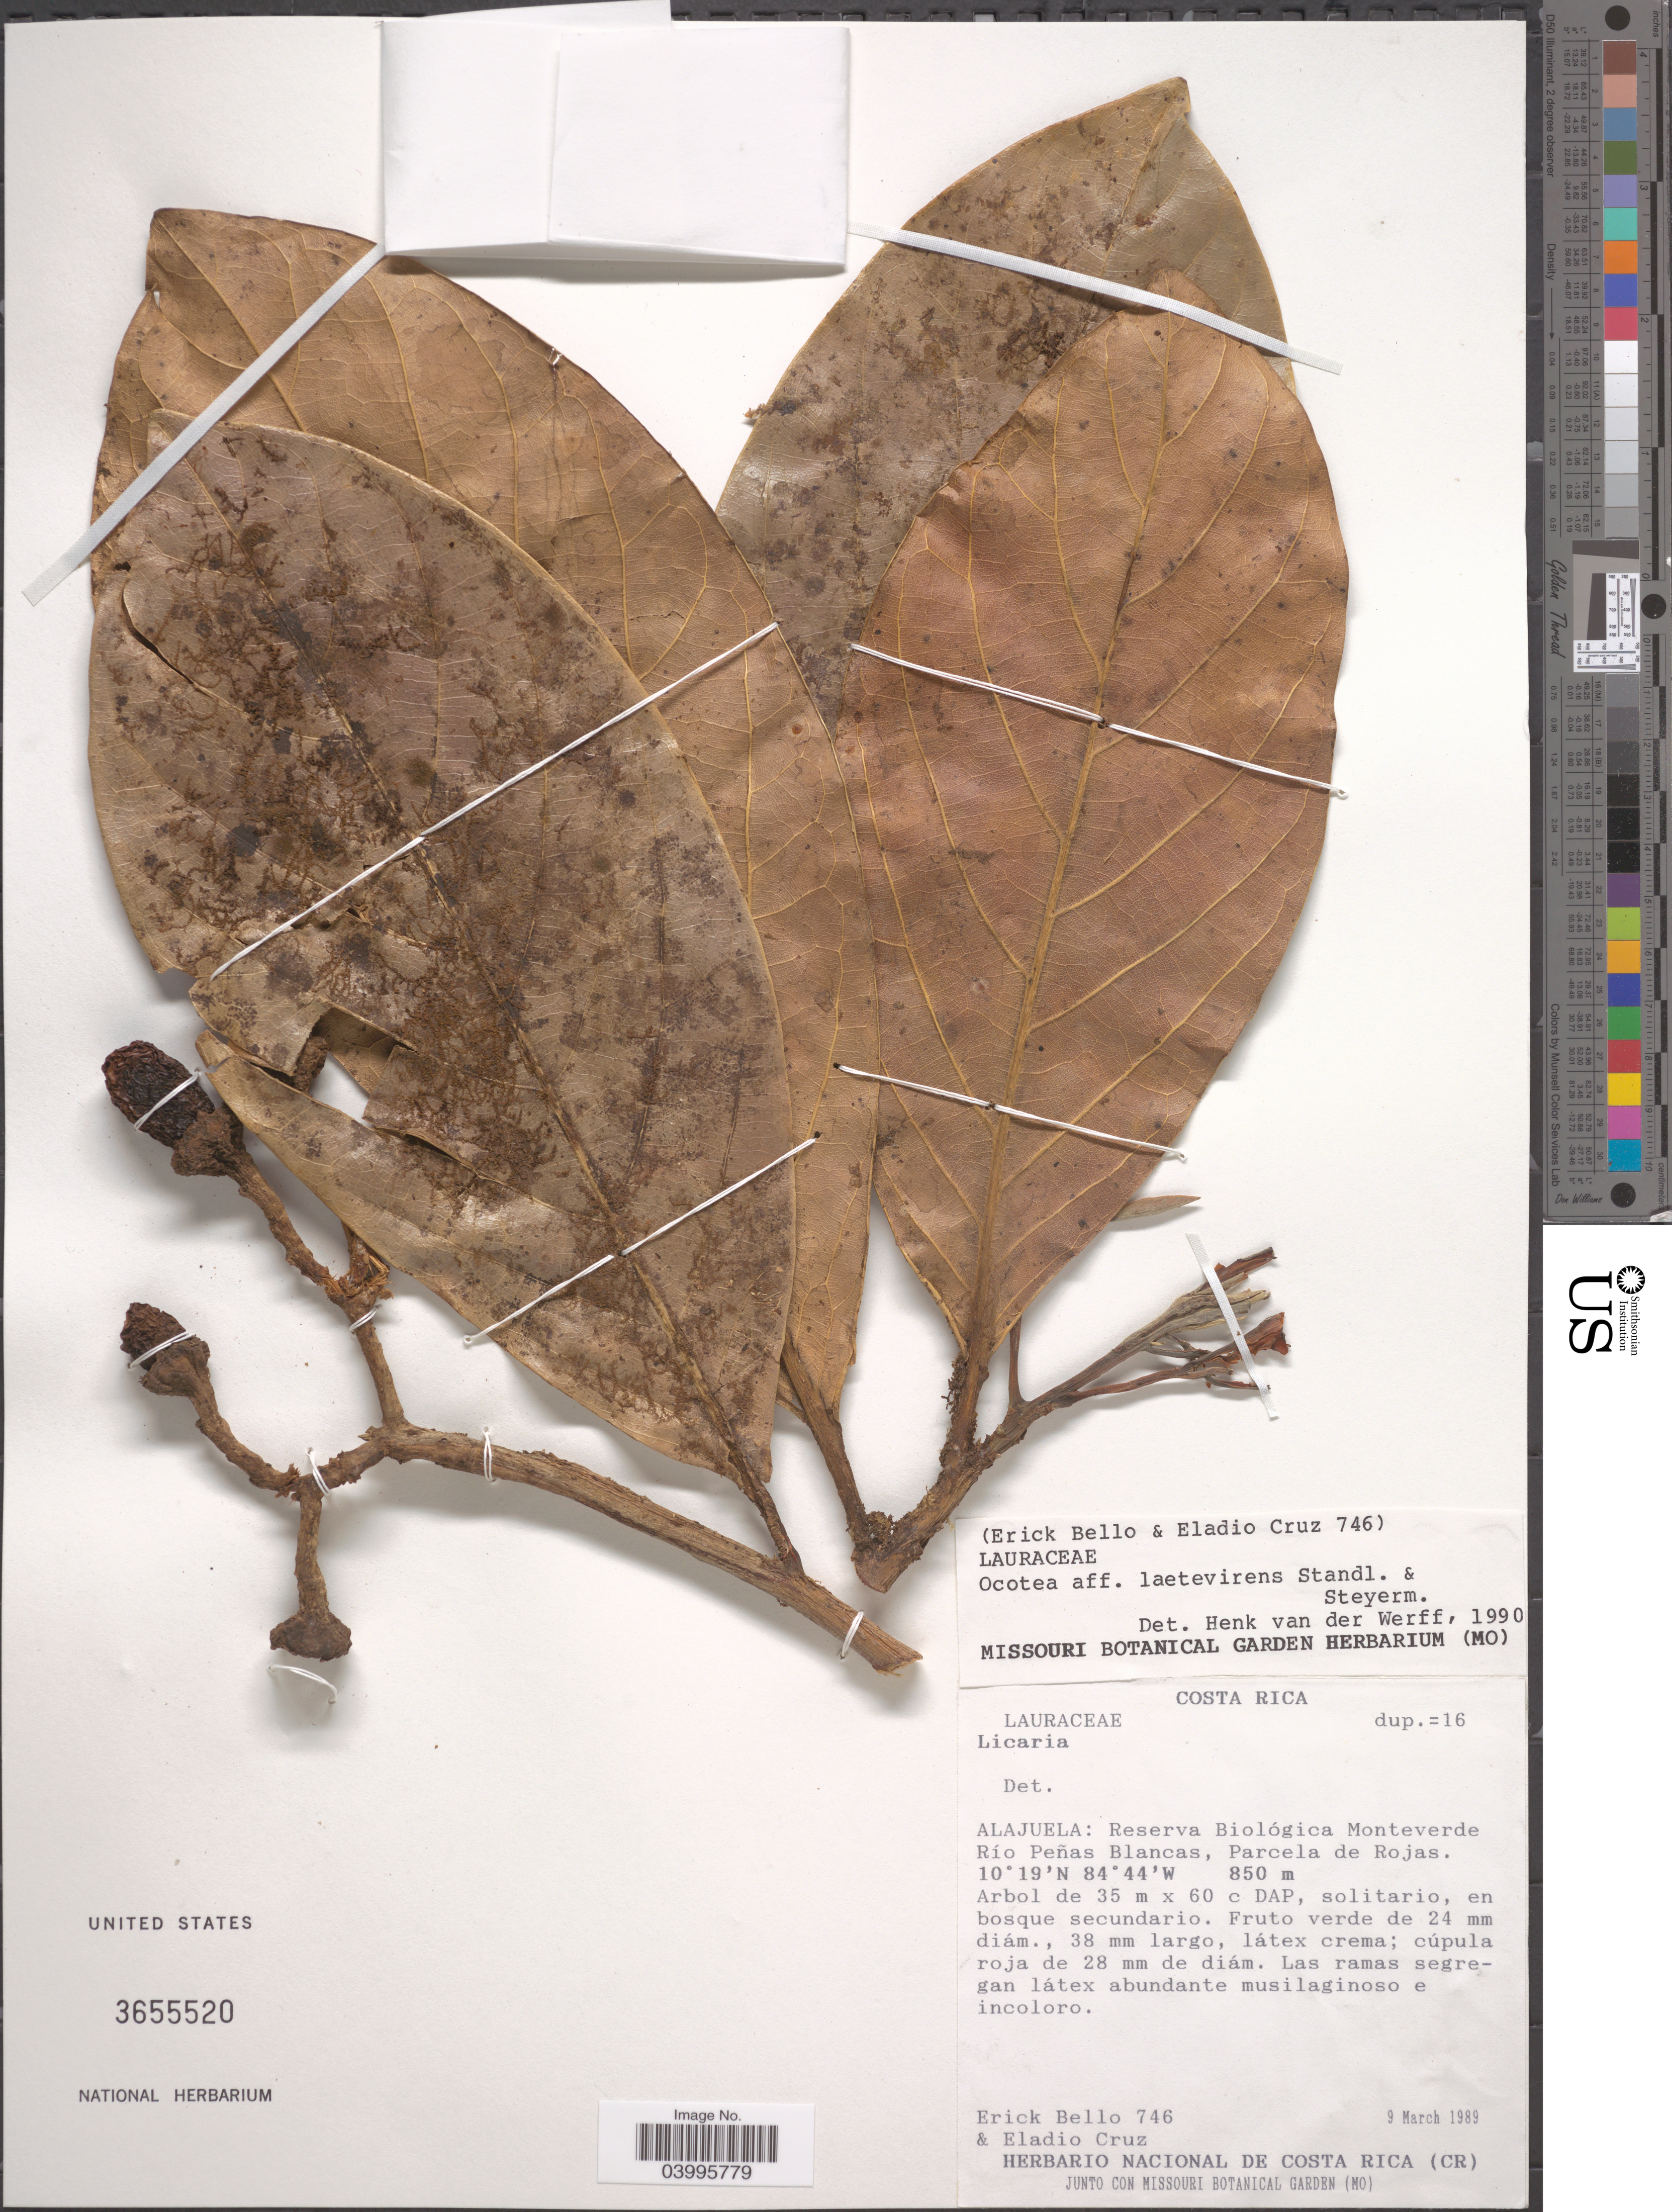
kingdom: Plantae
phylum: Tracheophyta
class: Magnoliopsida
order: Laurales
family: Lauraceae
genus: Ocotea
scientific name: Ocotea laetevirens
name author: Standl. & Steyerm.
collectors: E. Bello C. & E. Cruz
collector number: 746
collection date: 1989-03-09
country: Costa Rica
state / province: Alajuela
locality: Reserva Biológica Monteverde Río Peñas Blancas, Parcela de Rojas.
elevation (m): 850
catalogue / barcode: US 3655520